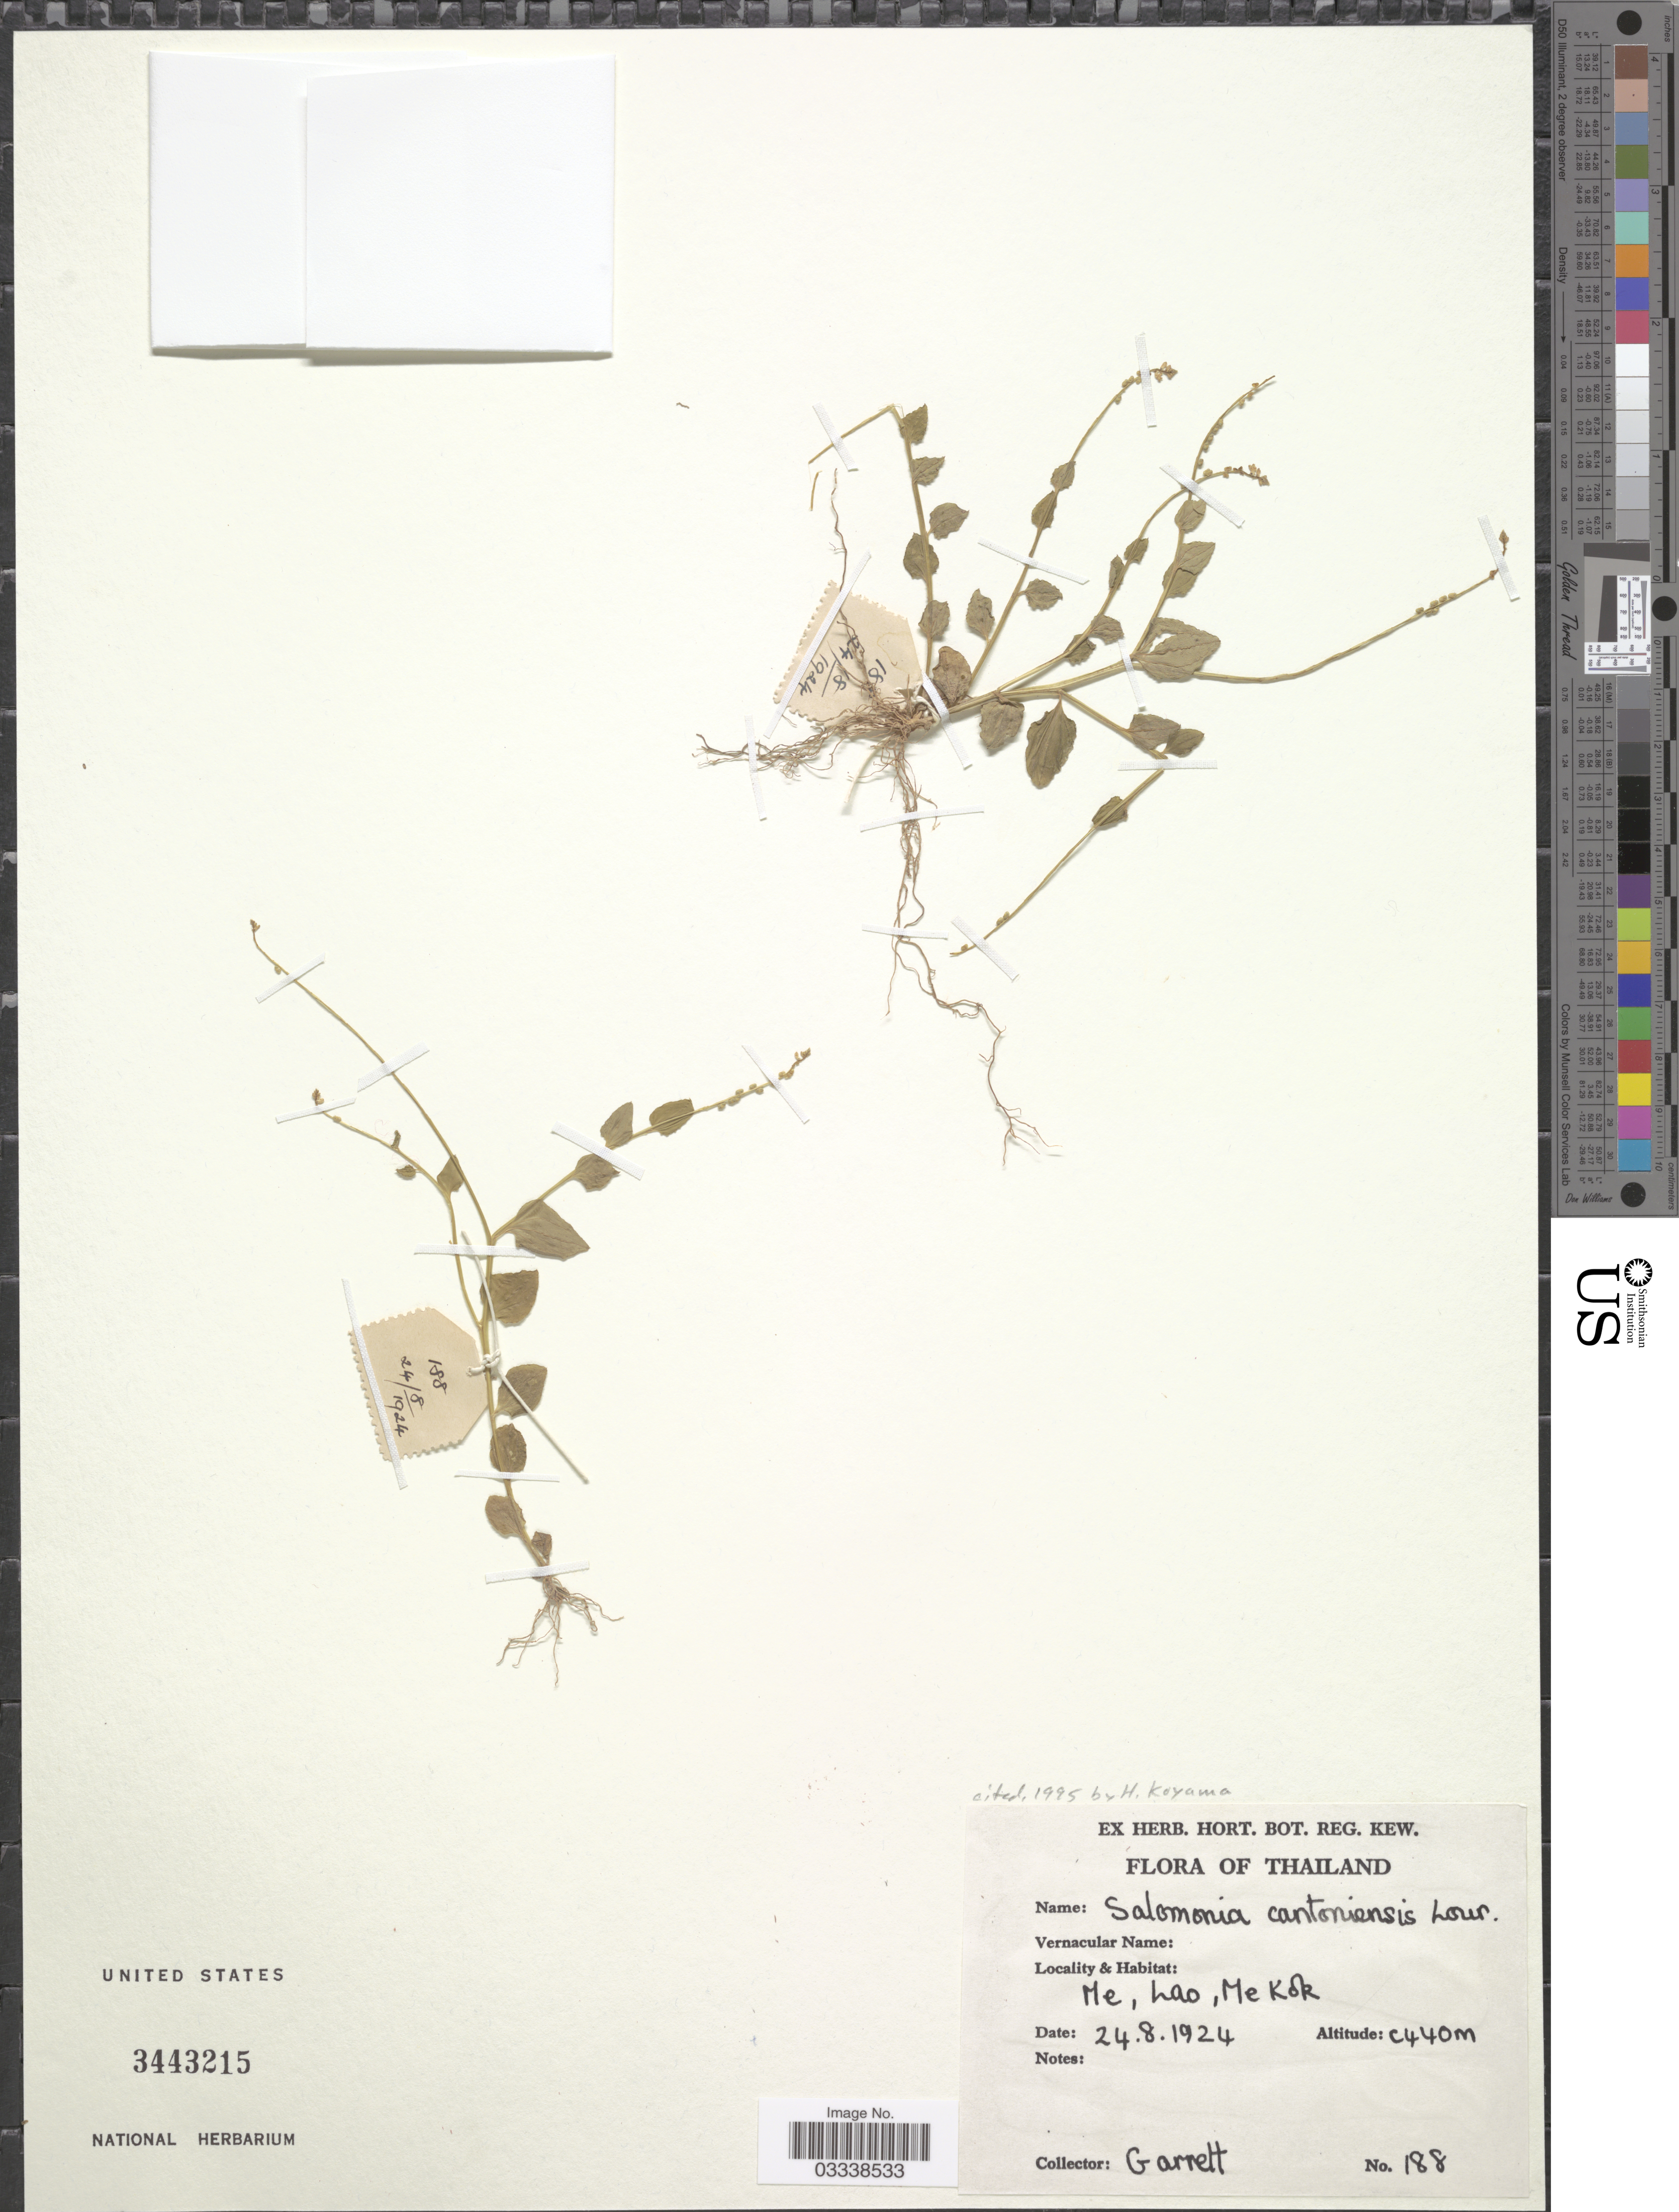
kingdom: Plantae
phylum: Tracheophyta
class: Magnoliopsida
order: Fabales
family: Polygalaceae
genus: Salomonia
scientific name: Salomonia cantoniensis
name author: Lour.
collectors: Garrett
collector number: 188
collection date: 1924-08-24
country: Thailand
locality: Me, Lao, Me Kok.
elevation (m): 440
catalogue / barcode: US 3443215